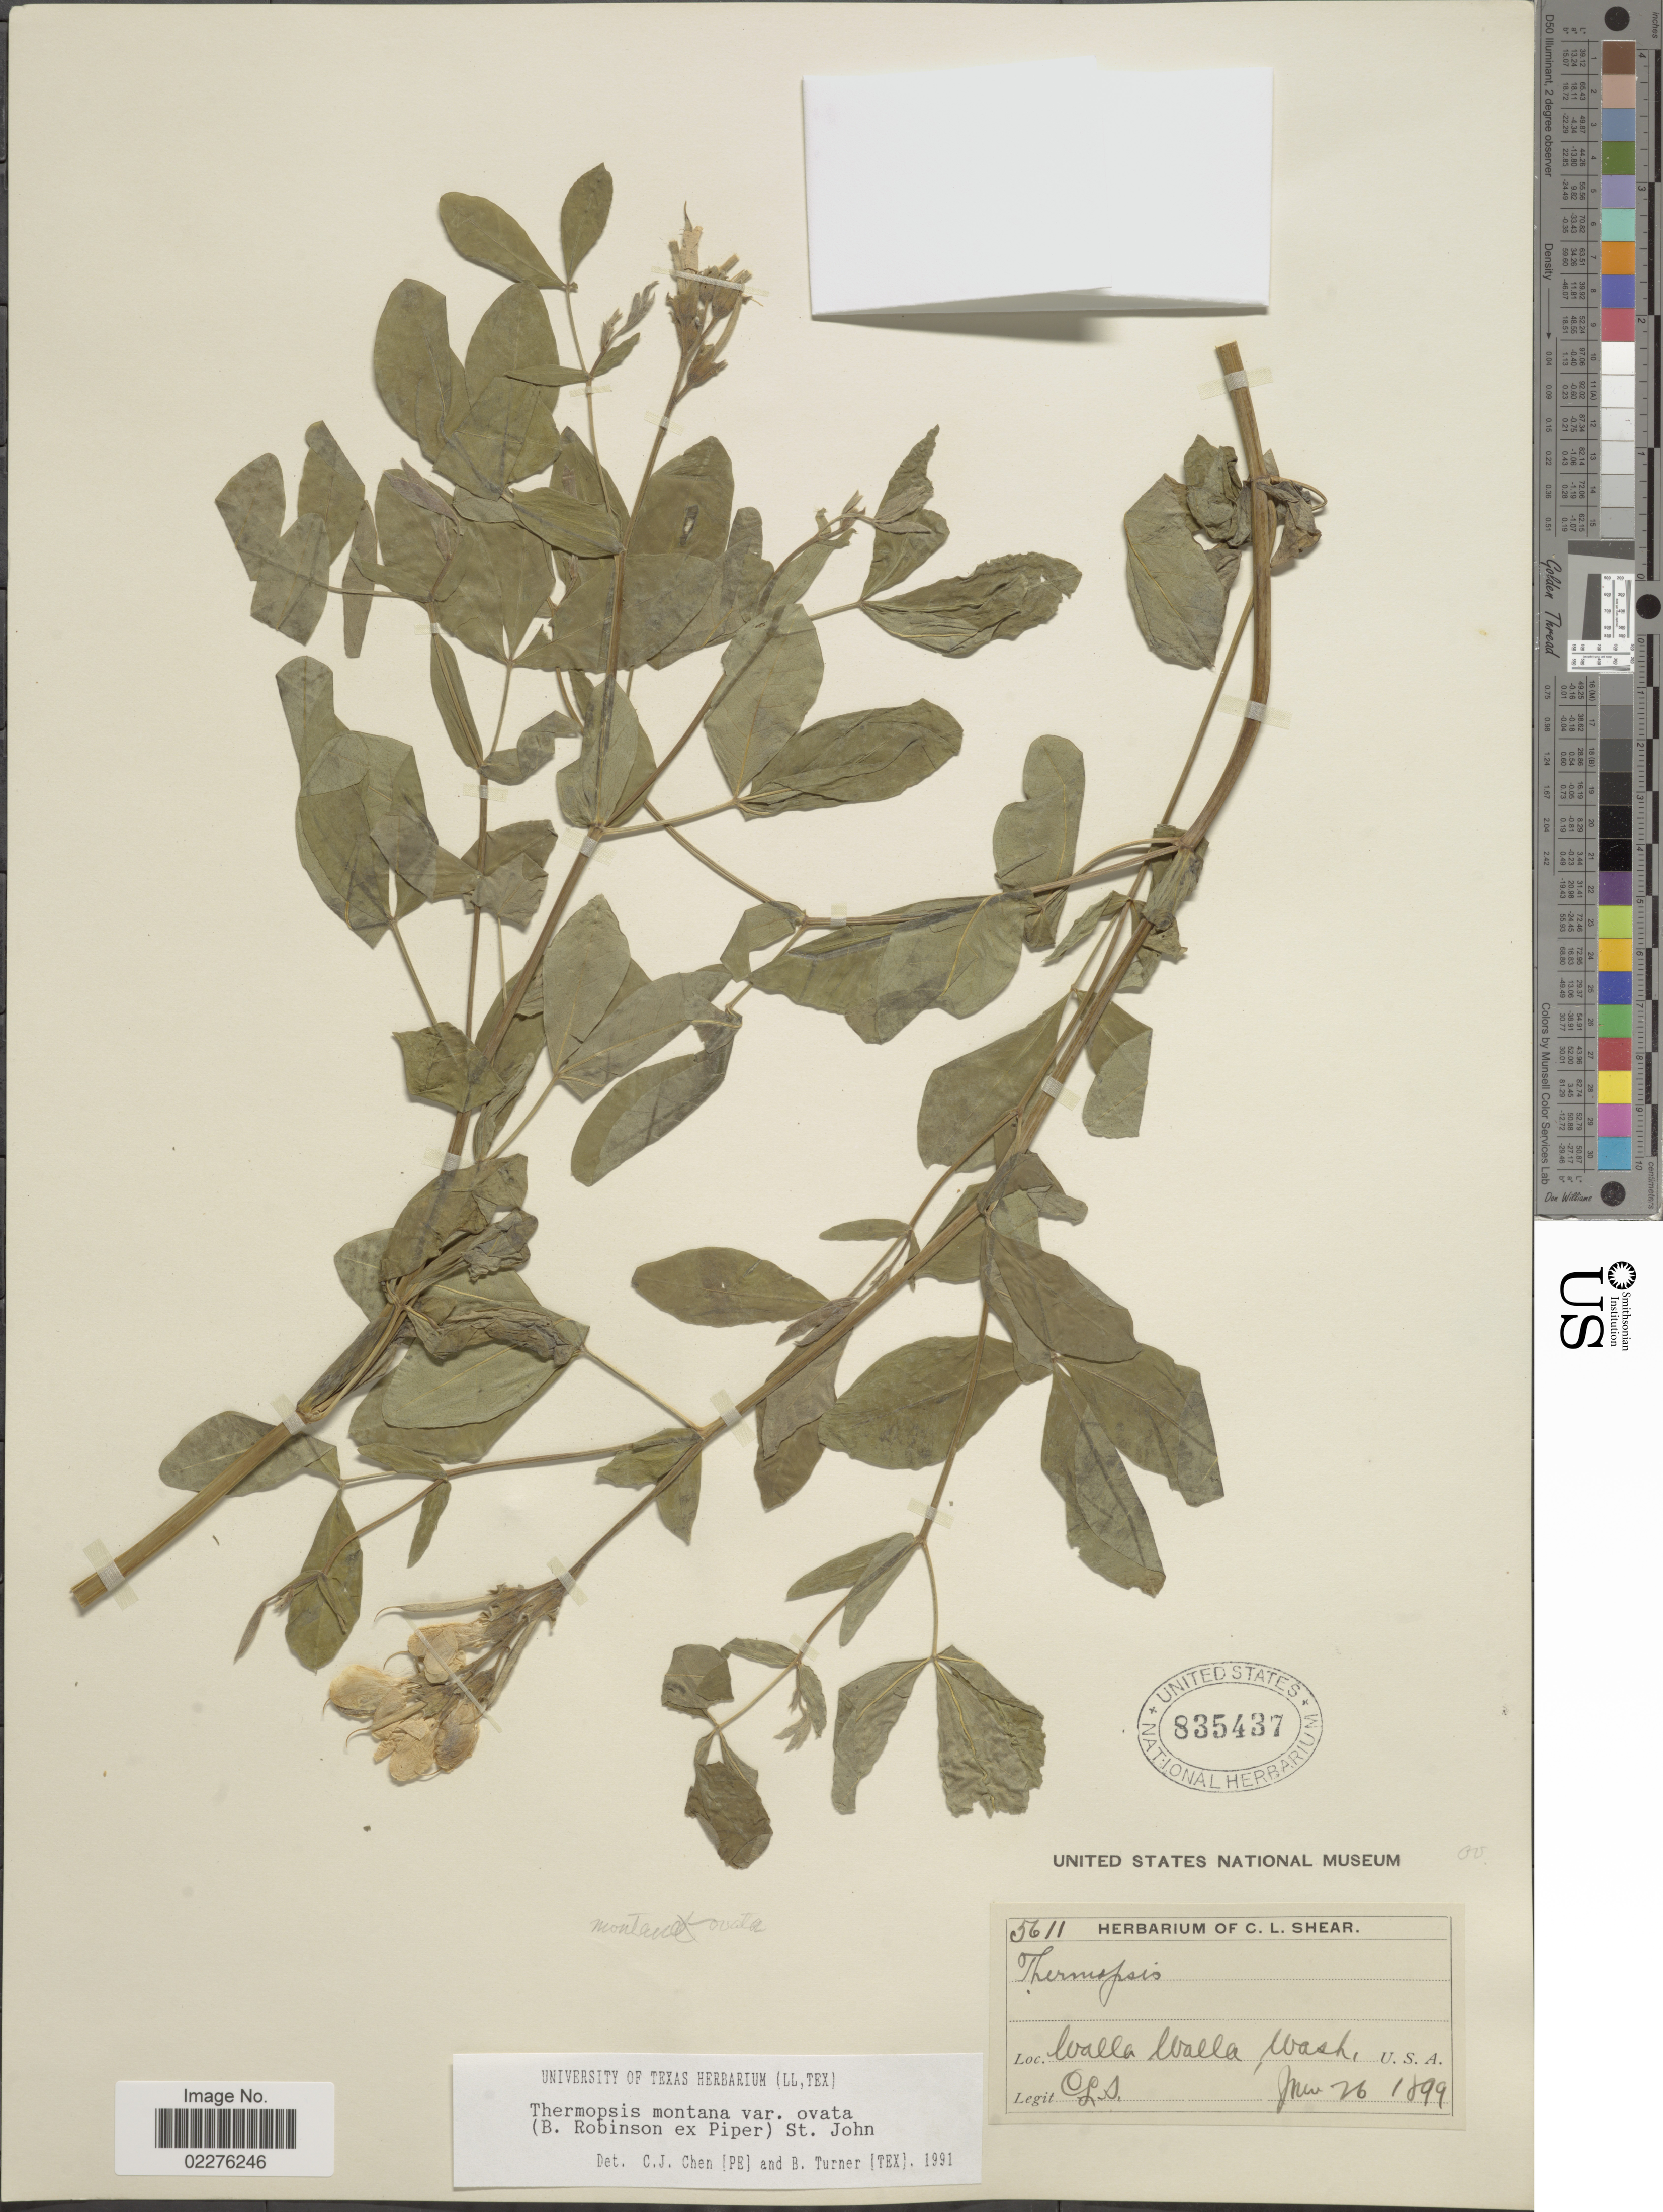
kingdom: Plantae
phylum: Tracheophyta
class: Magnoliopsida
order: Fabales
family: Fabaceae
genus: Thermopsis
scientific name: Thermopsis montana var. ovata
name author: (B.L. Rob. ex Piper) H. St. John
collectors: C. L. Shear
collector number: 5611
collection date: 1899-06-26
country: United States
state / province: Washington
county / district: Walla Walla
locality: Walla Walla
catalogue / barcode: US 835437